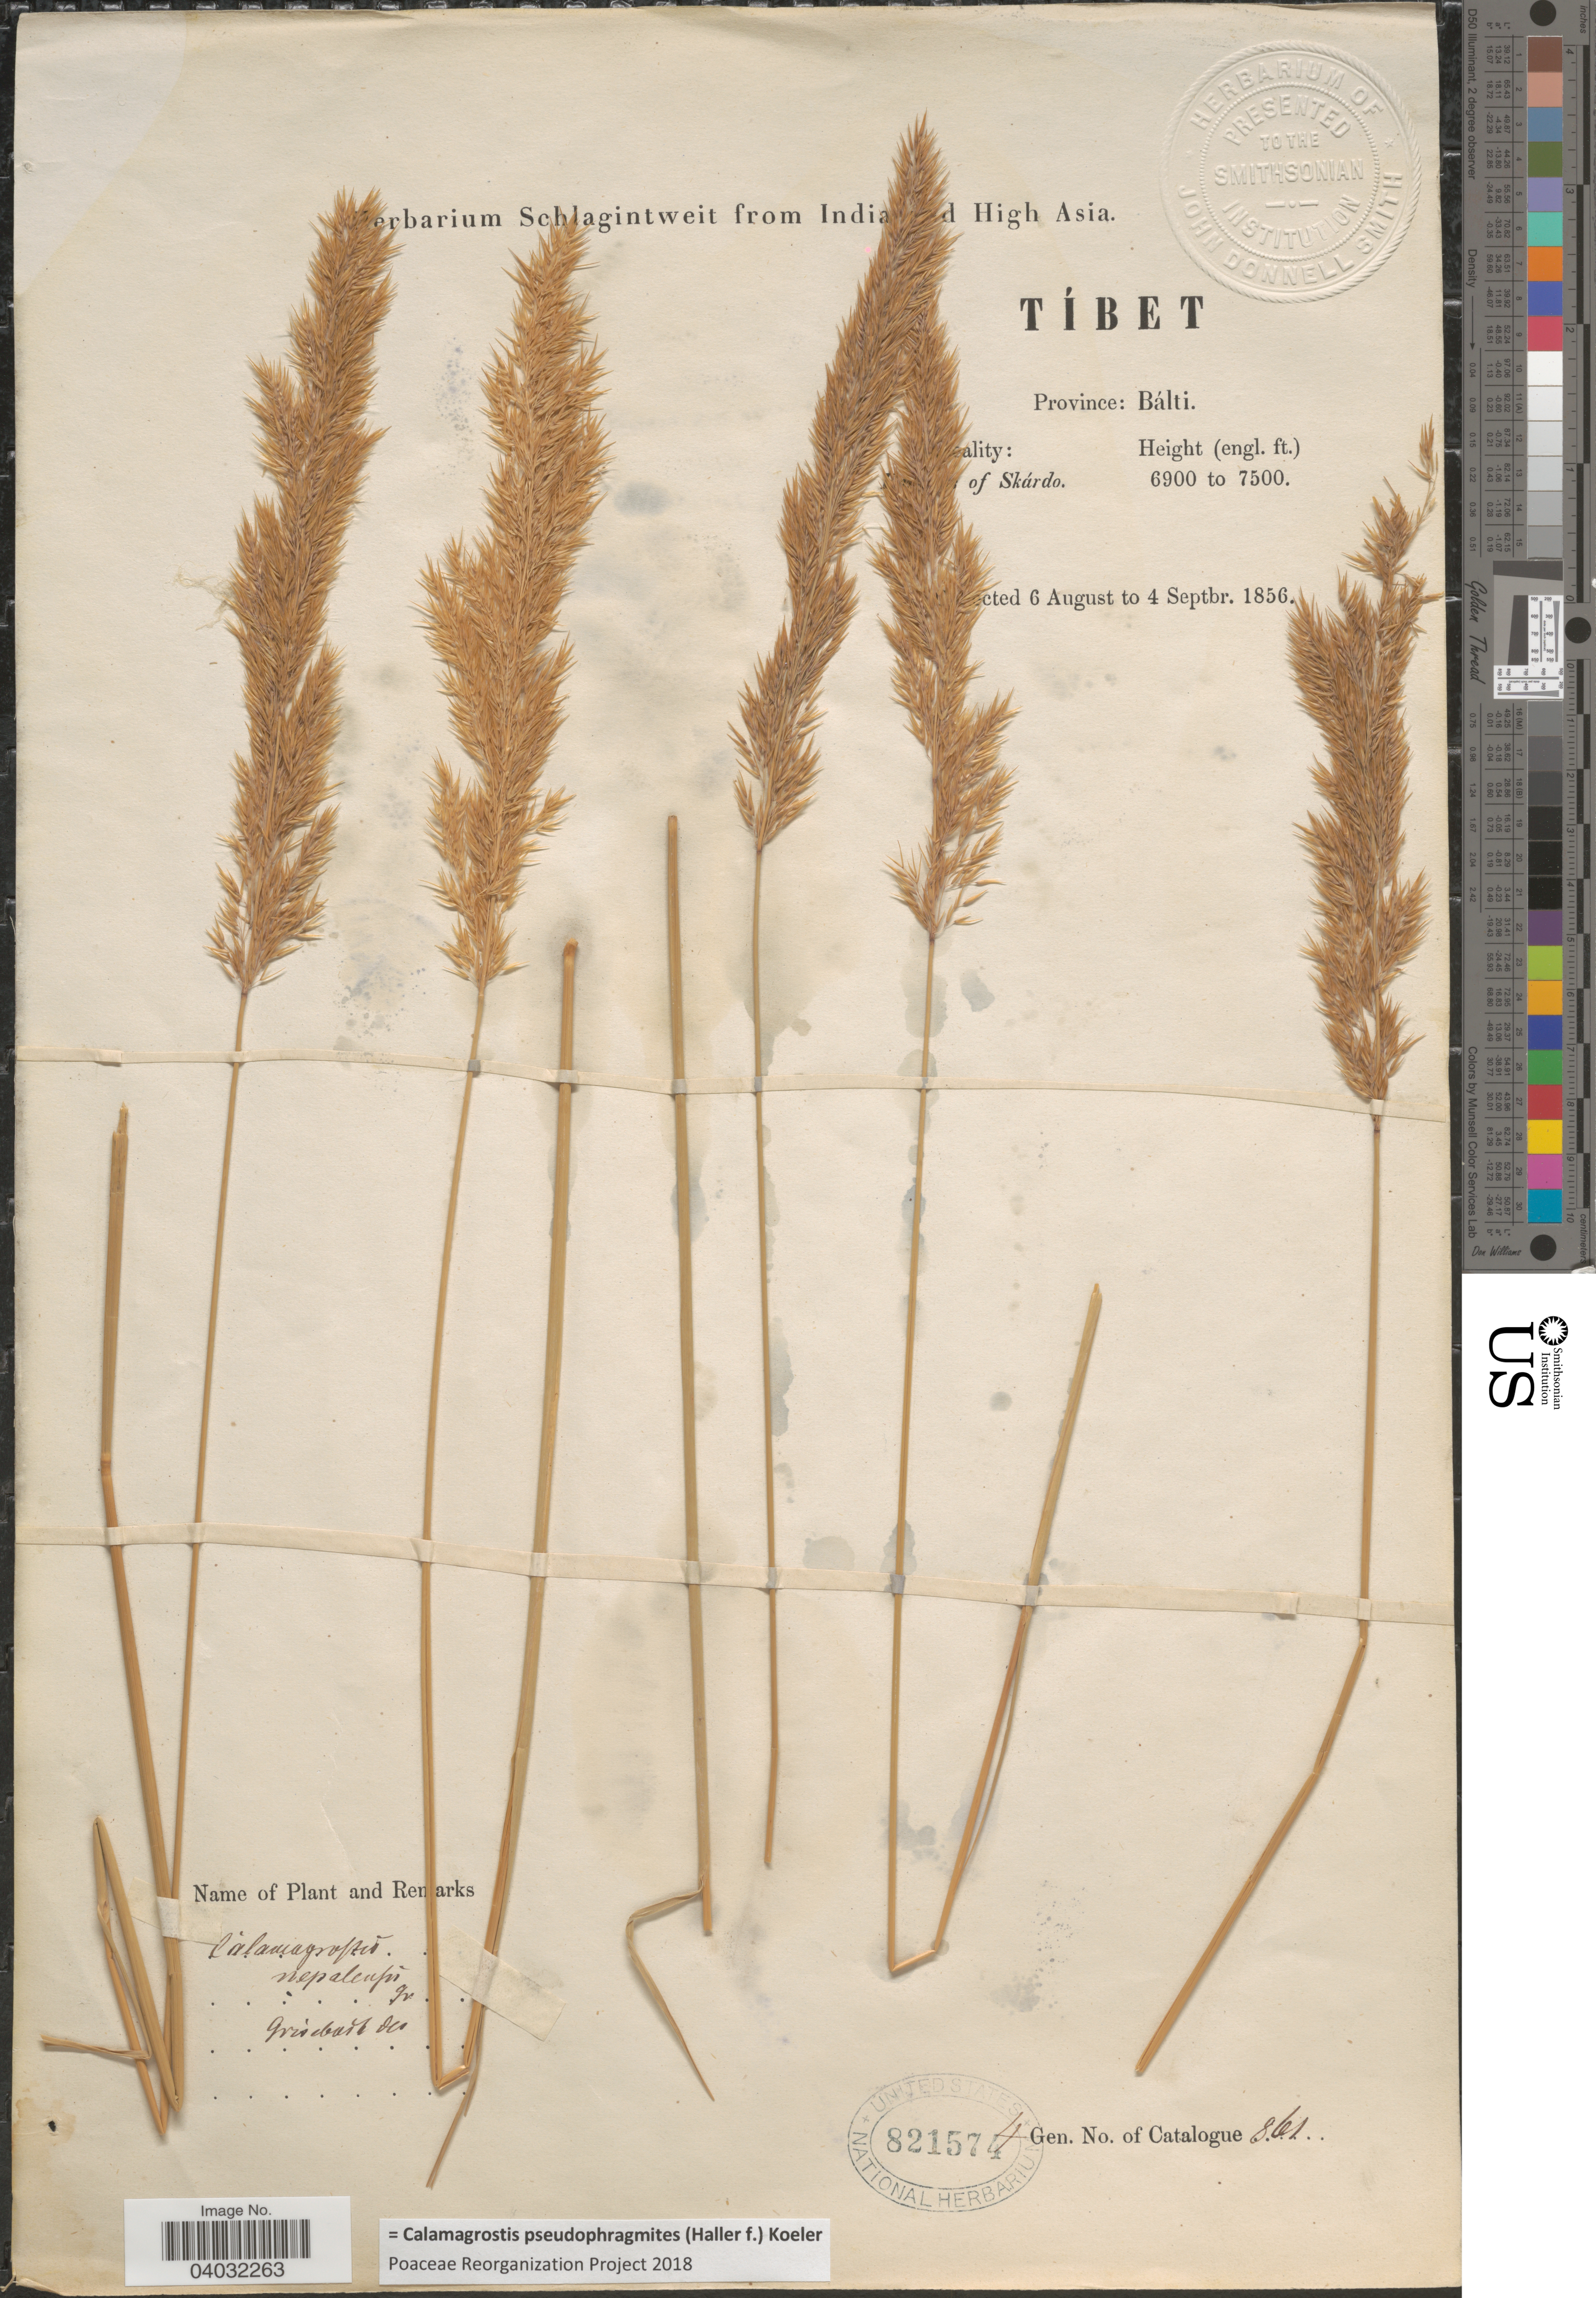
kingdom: Plantae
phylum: Tracheophyta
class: Liliopsida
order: Poales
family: Poaceae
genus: Calamagrostis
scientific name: Calamagrostis pseudophragmites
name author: (Haller f.) Koeler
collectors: ex herb. Schlagintweit from India and High Asia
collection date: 1856-08-06/1856-09-04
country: China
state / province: Xizang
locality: Province: Bálti. [illegible text] of Skárdo.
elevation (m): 2103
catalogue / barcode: US 821574